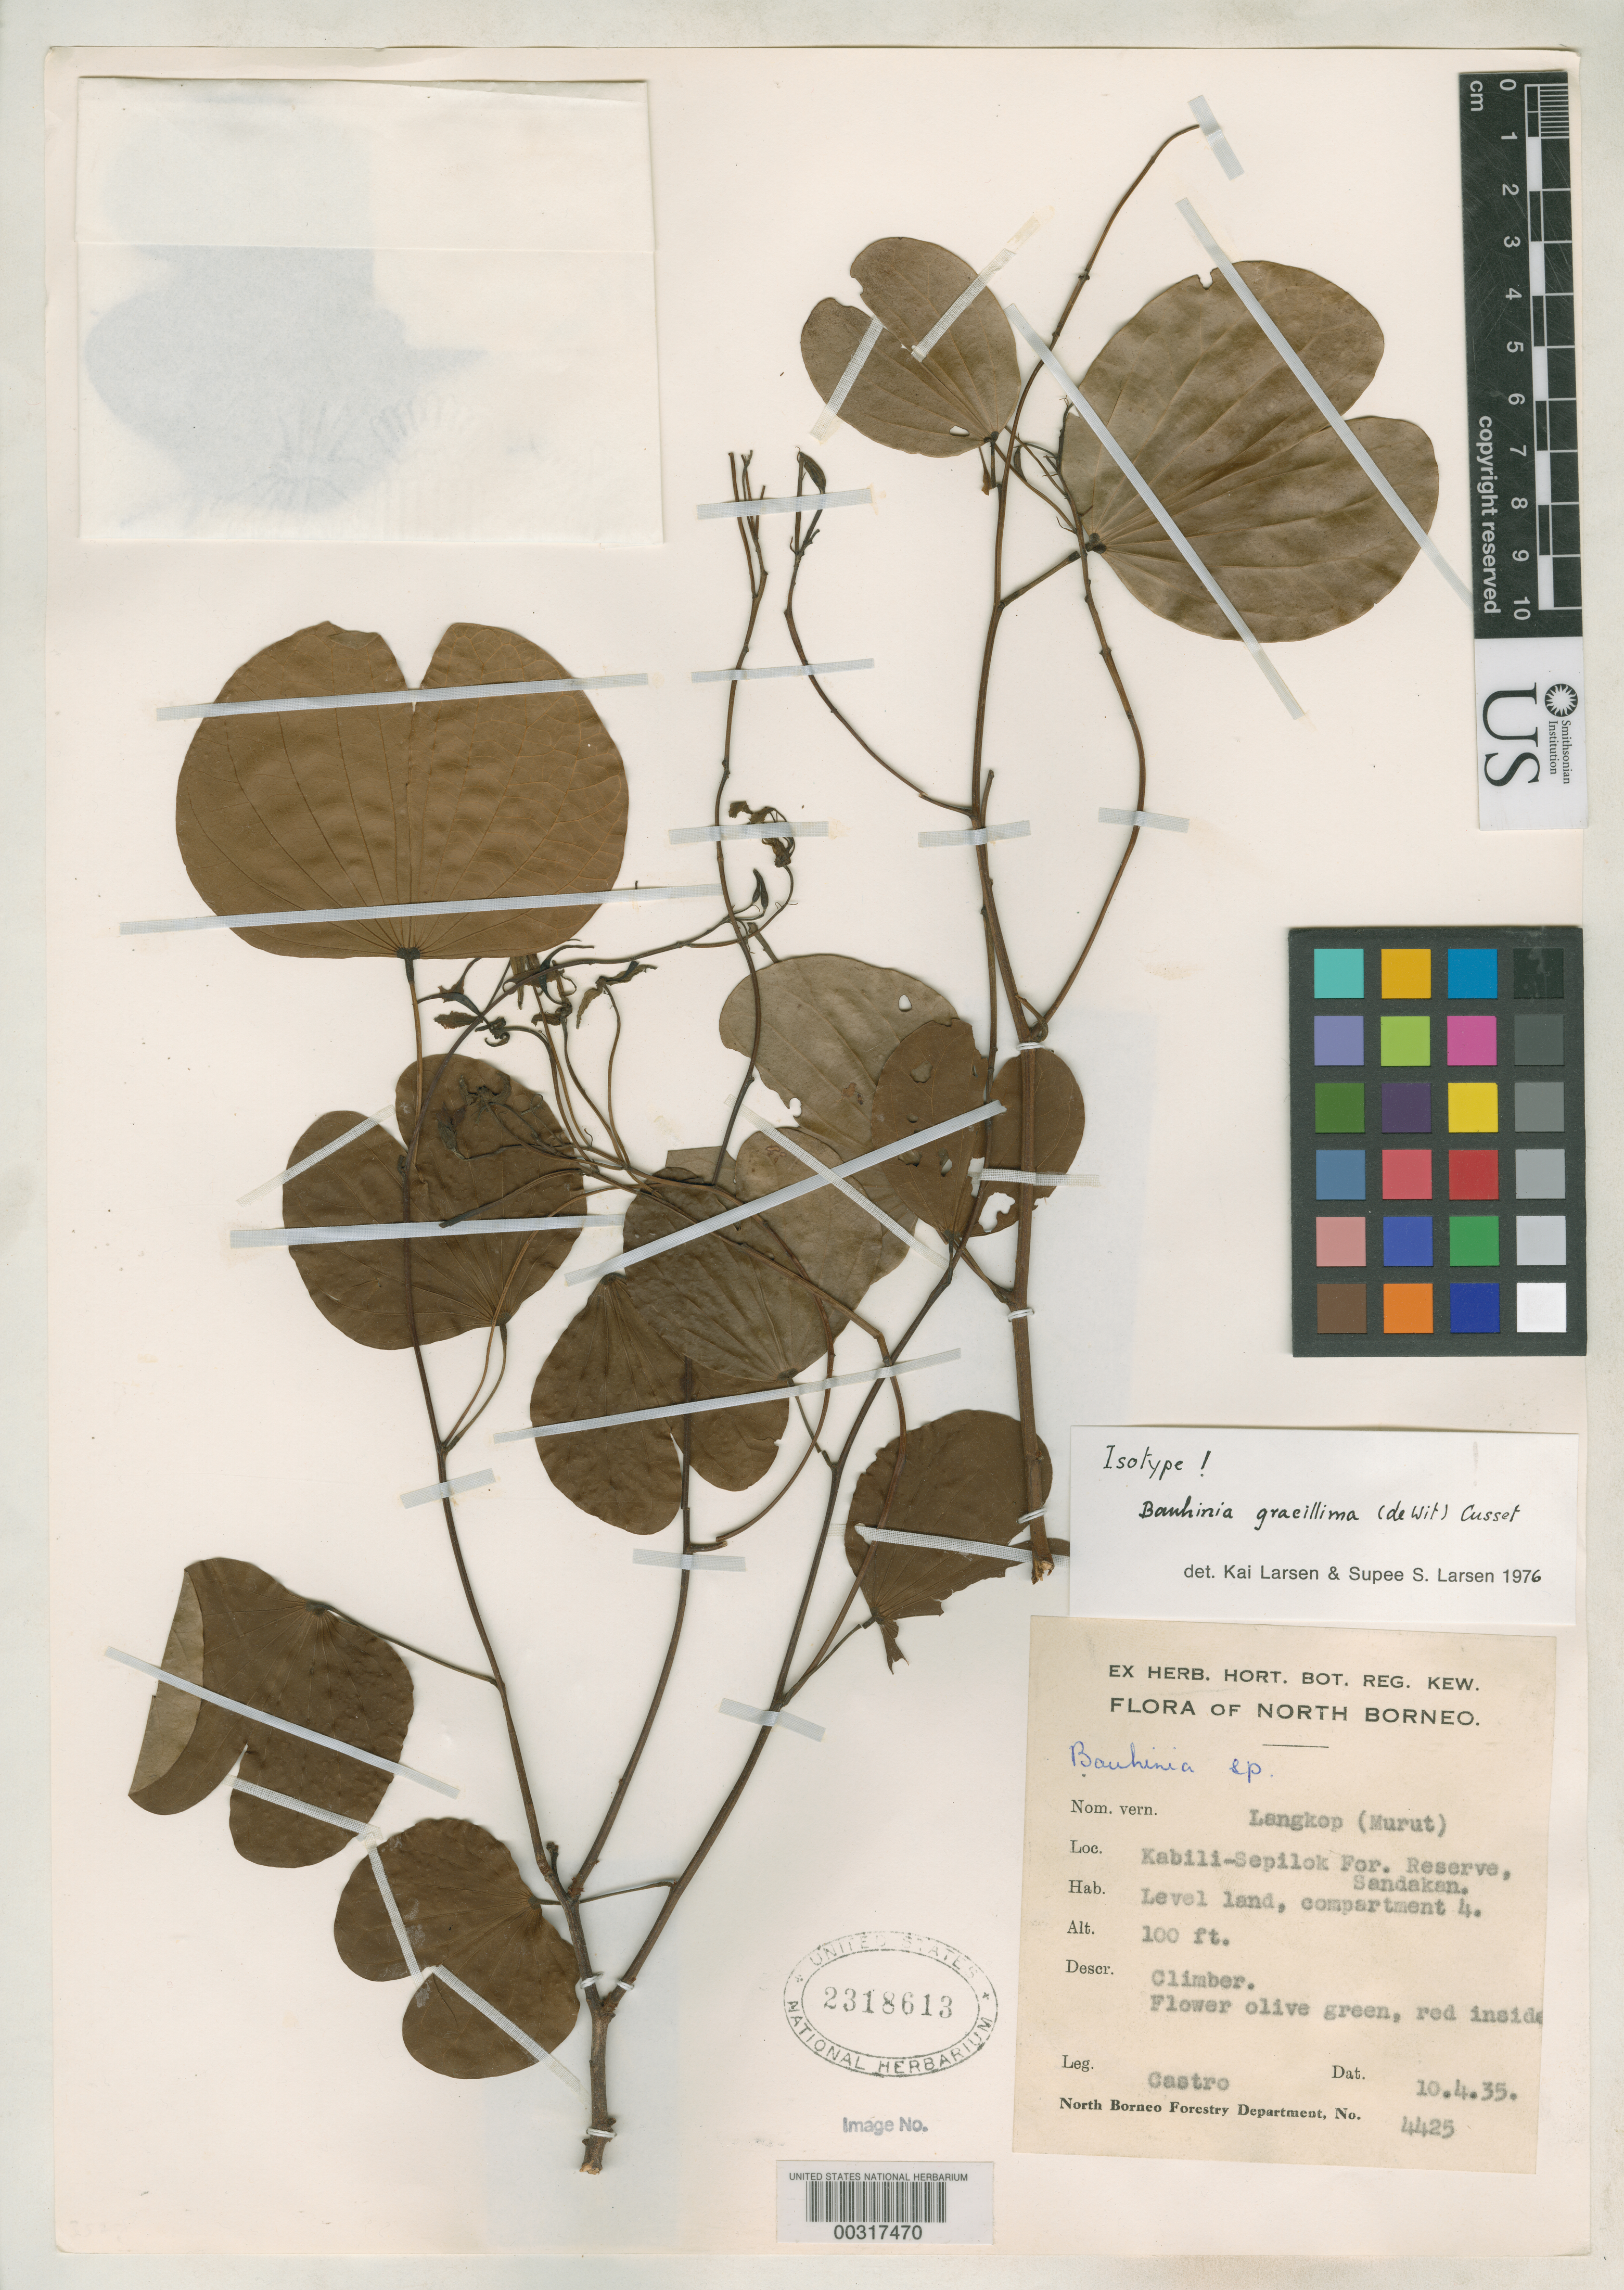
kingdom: Plantae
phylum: Tracheophyta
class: Magnoliopsida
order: Fabales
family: Fabaceae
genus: Phanera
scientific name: Phanera gracillima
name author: de Wit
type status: Isotype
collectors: P. Castro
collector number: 4425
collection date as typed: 10 Apr 1935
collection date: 1935-04-10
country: Malaysia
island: Borneo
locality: North Borneo, Kabili-Sepilok For. Reserve, Sandakan.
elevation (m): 30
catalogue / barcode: US 2318613